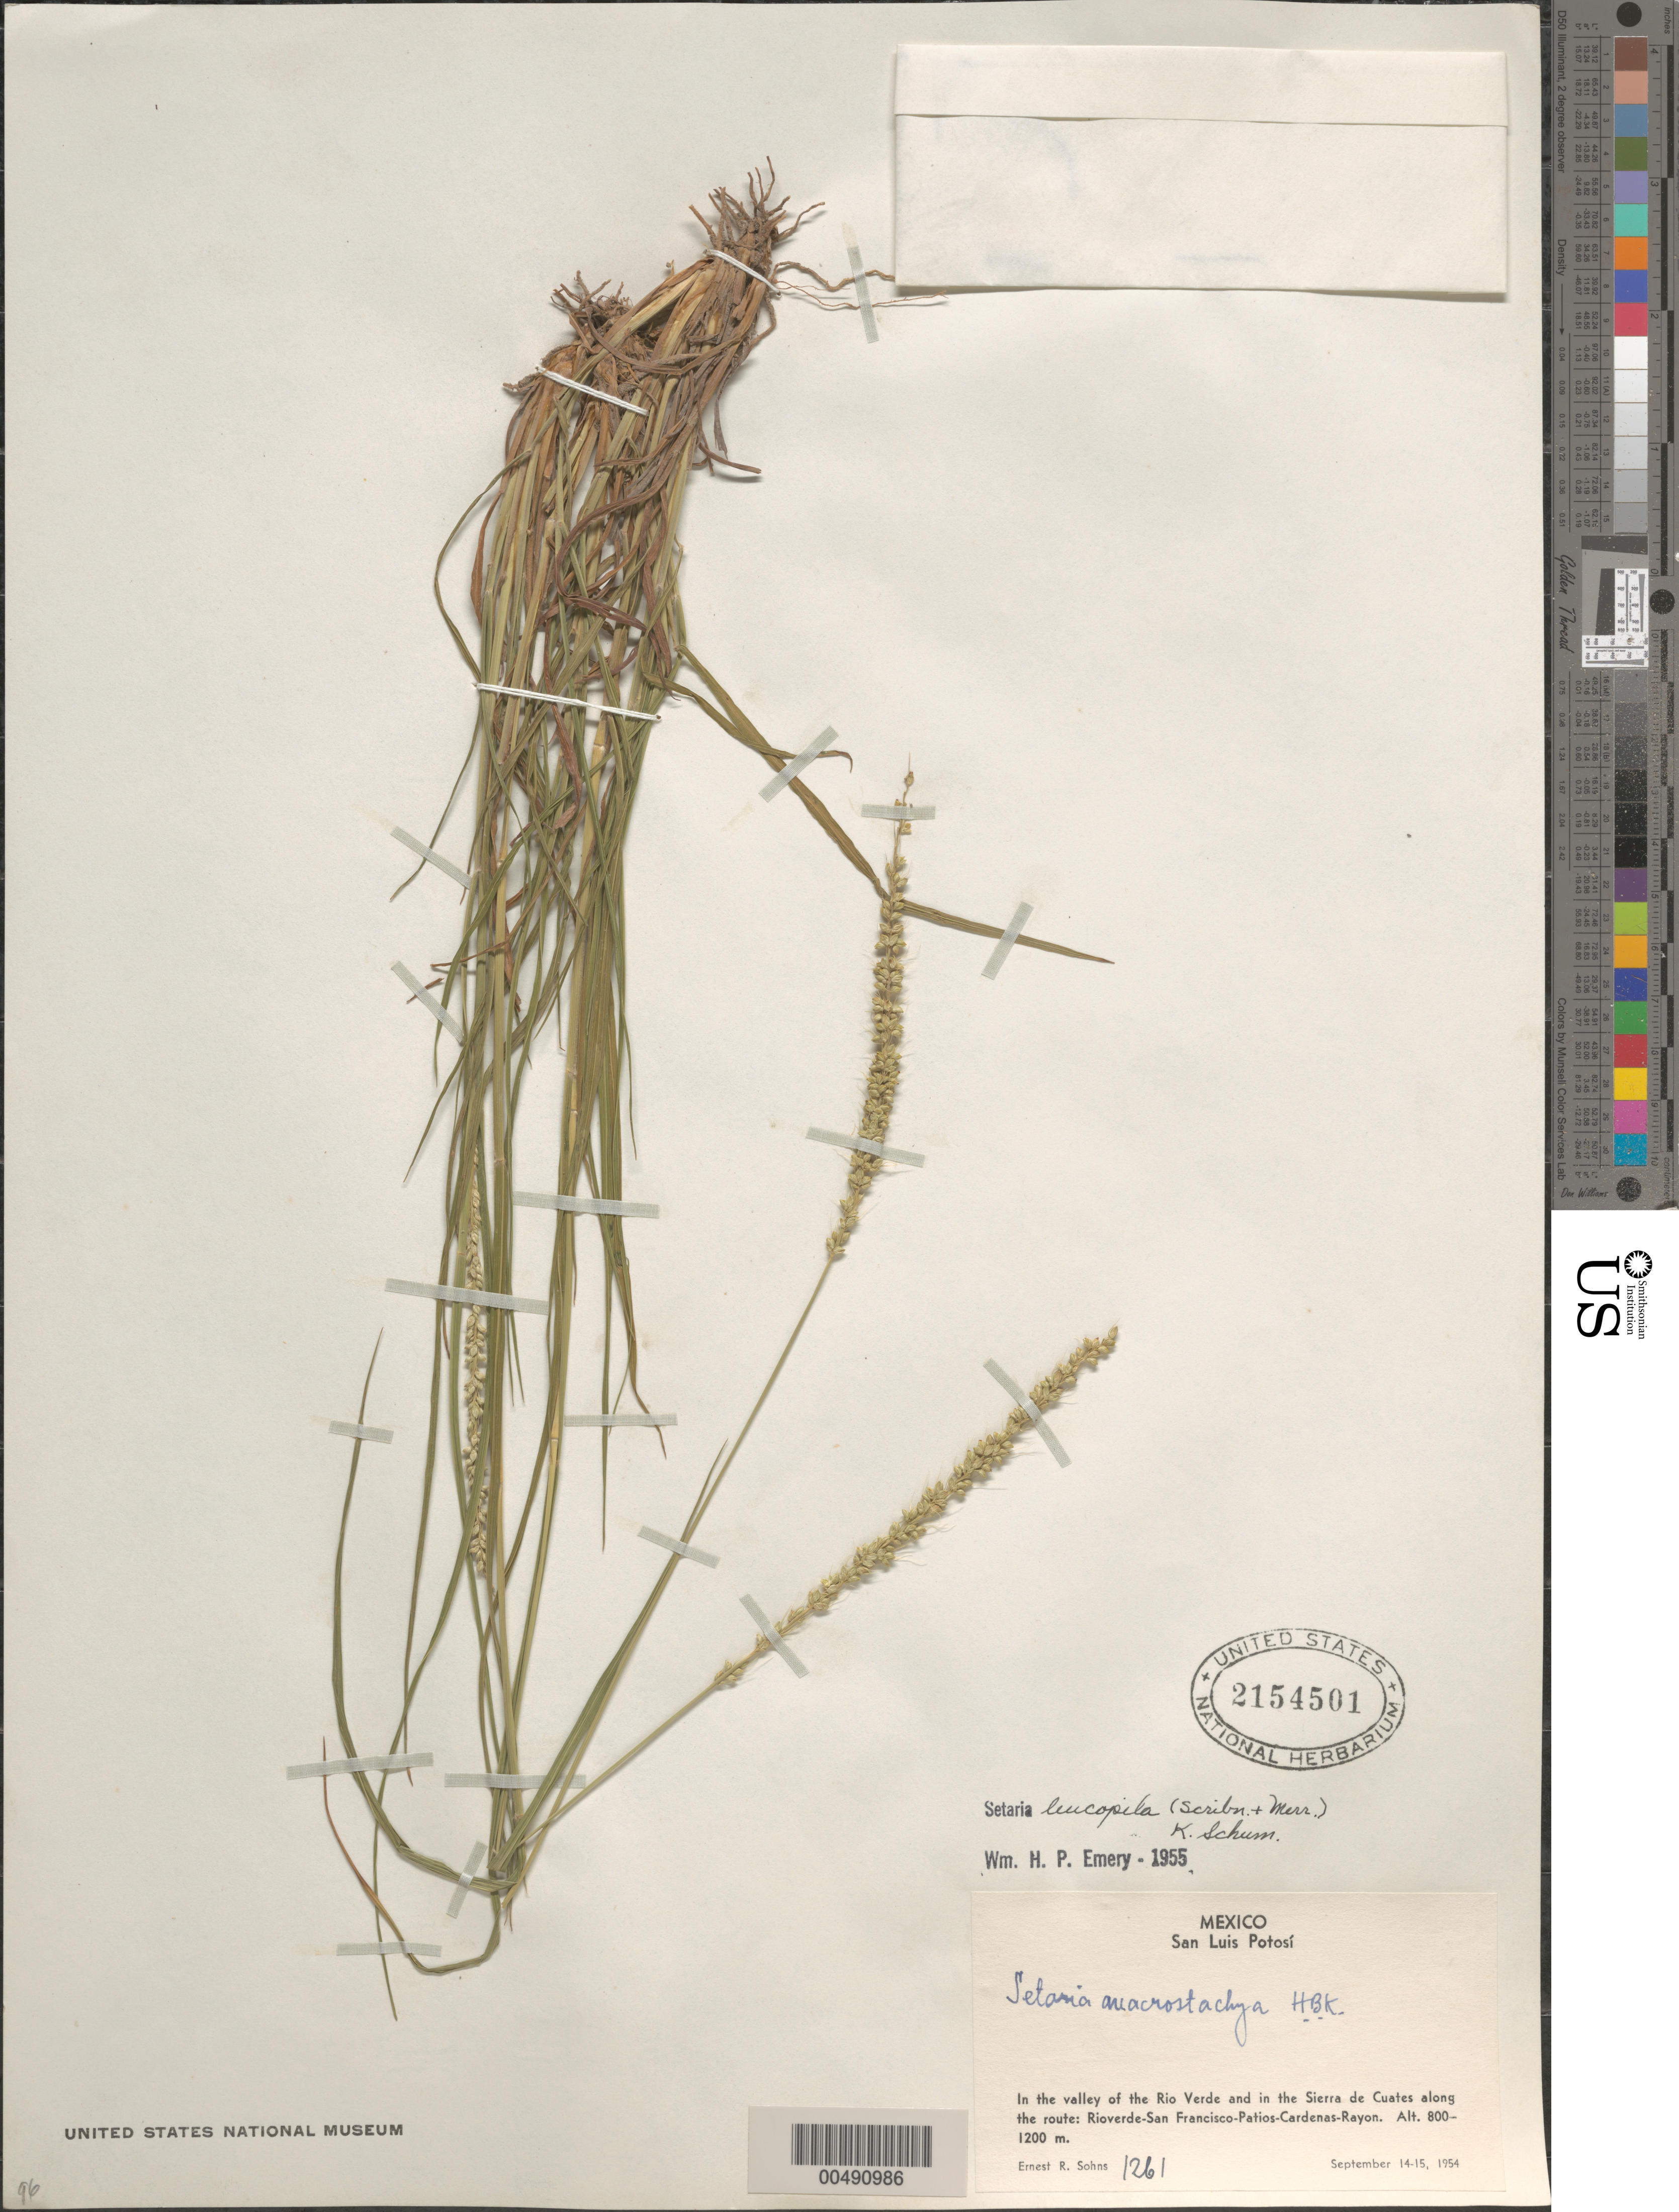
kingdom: Plantae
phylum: Tracheophyta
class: Liliopsida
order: Poales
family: Poaceae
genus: Setaria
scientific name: Setaria leucopila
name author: (Scribn. & Merr.) K. Schum.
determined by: Emery, W. H. P.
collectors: E. R. Sohns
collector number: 1261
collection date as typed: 14 Sep 1954 to 15 Sep 1954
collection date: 1954-09-14/1954-09-15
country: Mexico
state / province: San Luis Potosi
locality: Valley of the Rio Verde & in the Sierra de Cuates along the route: Rioverde-San Francisco-Patios-Cardenas-Rayon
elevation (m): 800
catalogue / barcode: US 2154501